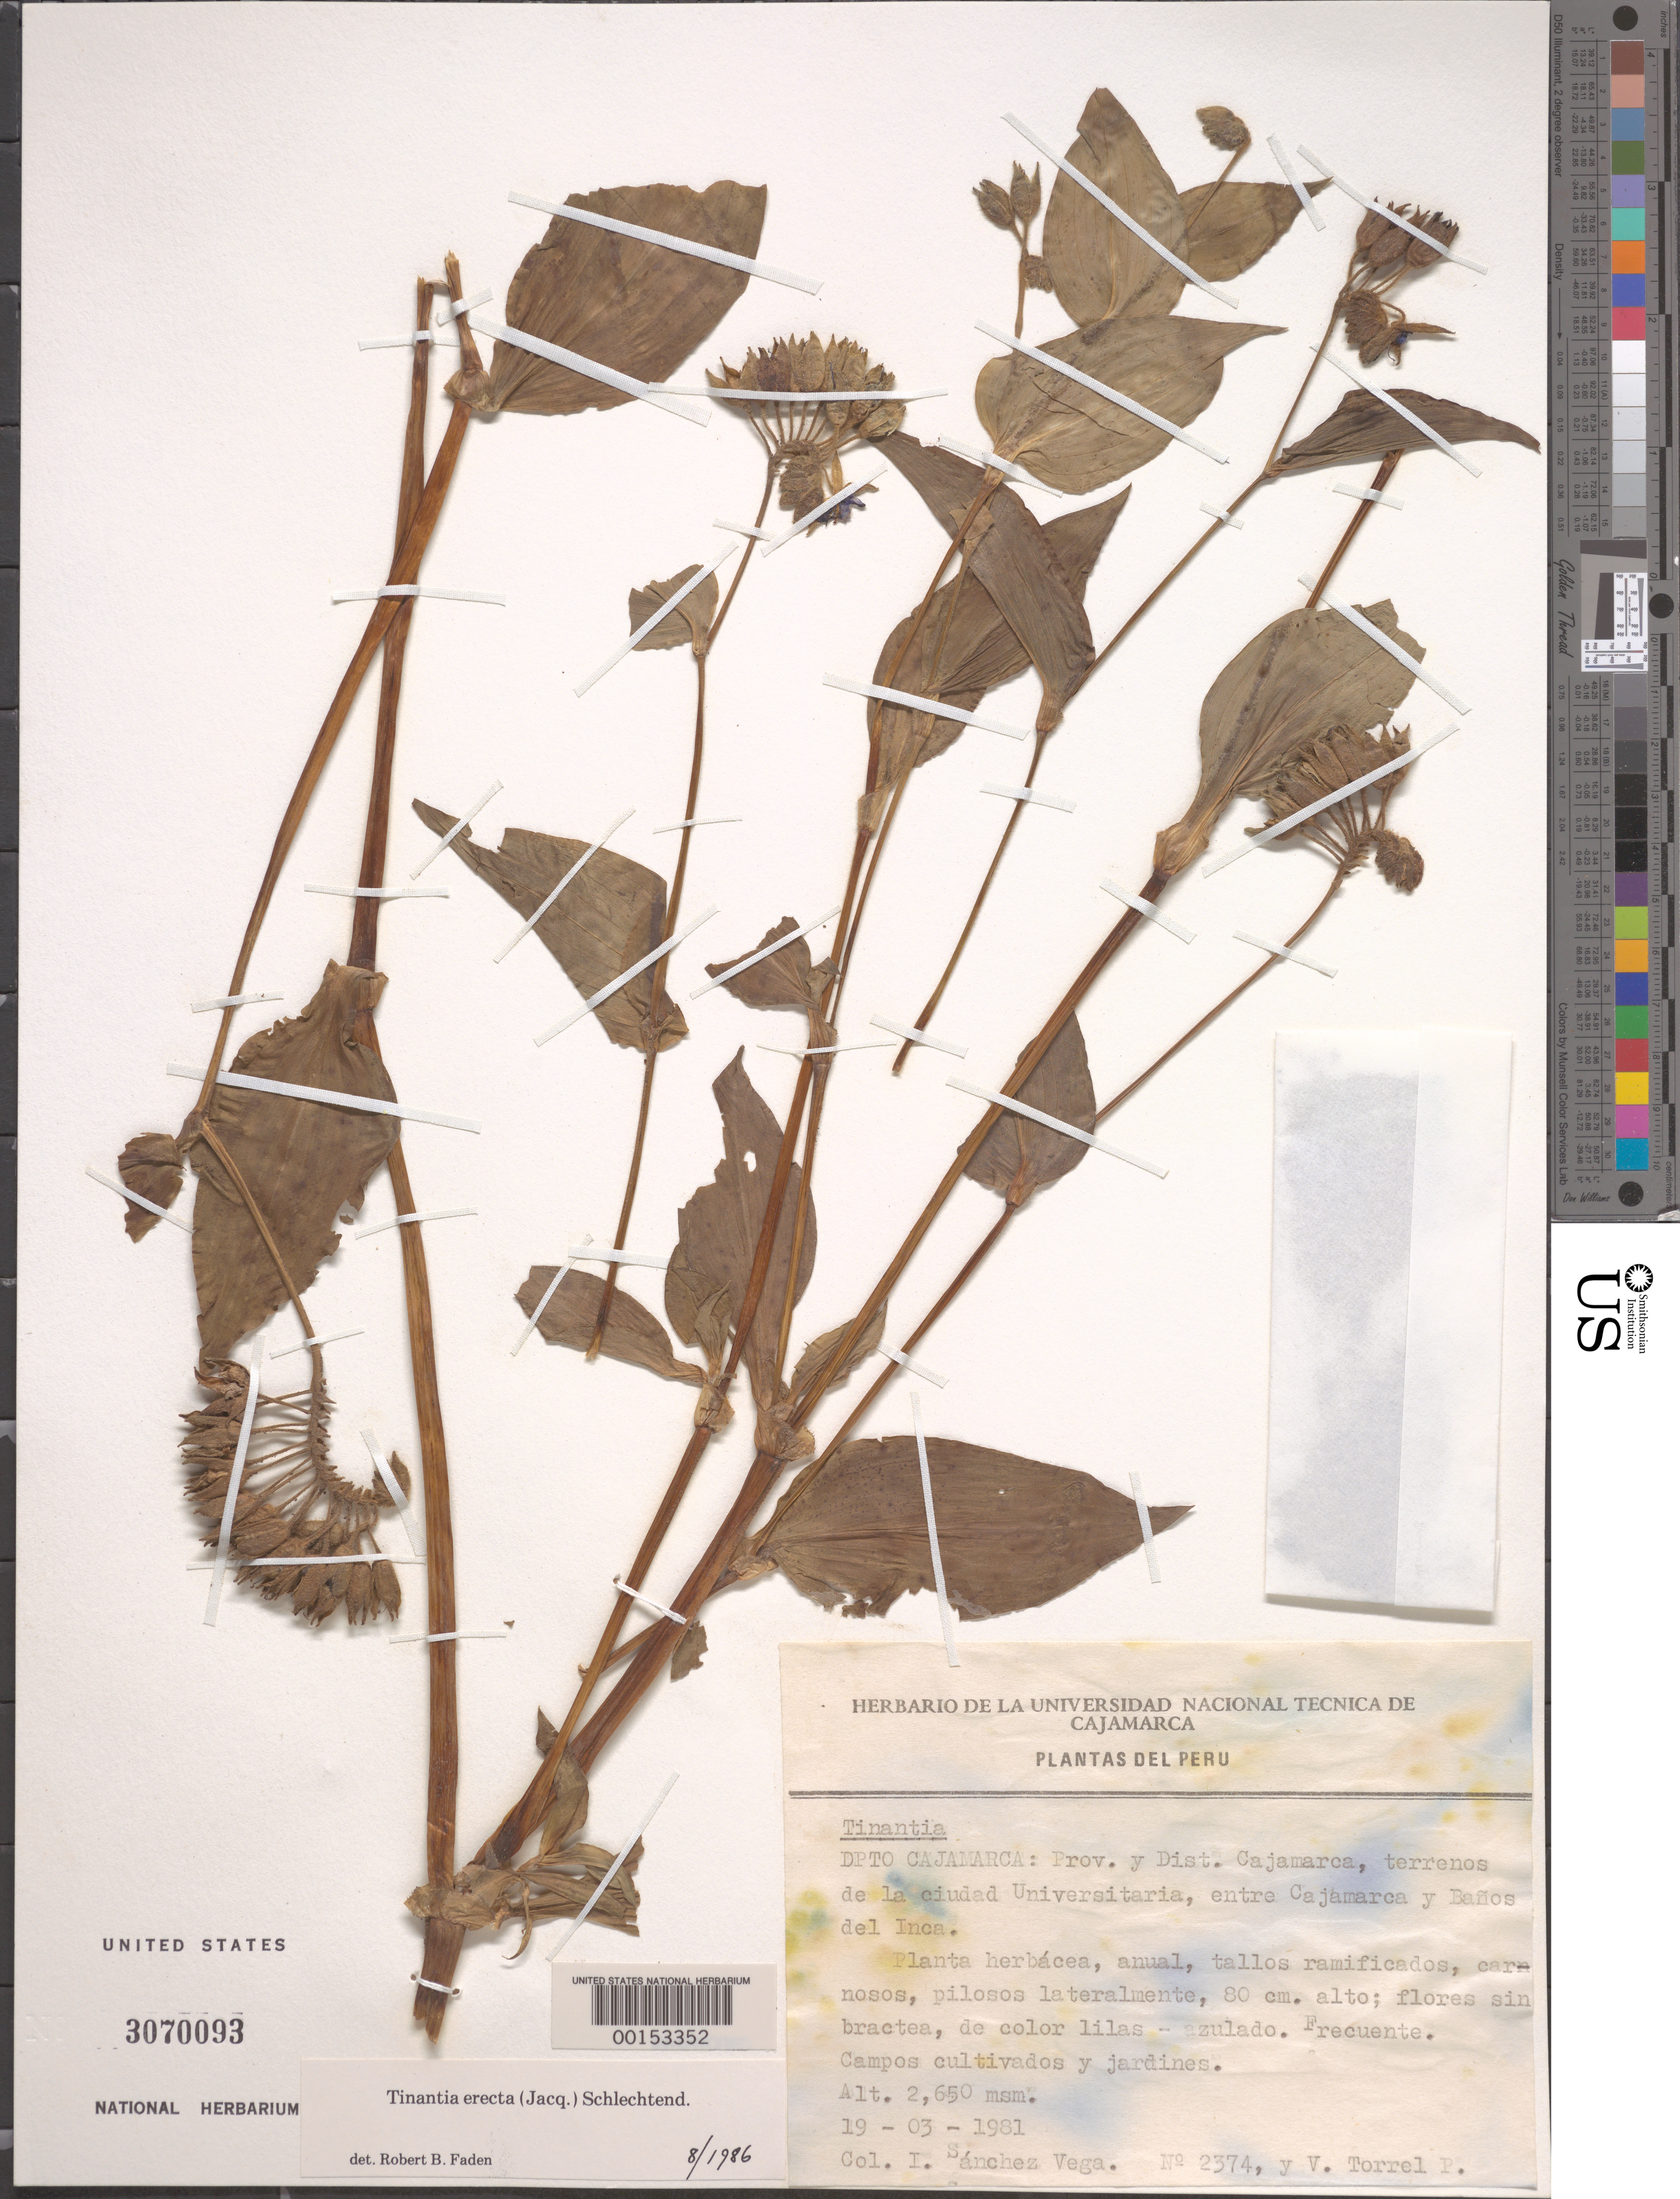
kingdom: Plantae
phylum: Tracheophyta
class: Liliopsida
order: Commelinales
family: Commelinaceae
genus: Tinantia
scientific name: Tinantia erecta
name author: (Jacq.) Fenzl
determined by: Faden, Robert B., (US), Smithsonian Institution - National Museum of Natural History (UNITED STATES)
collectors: I. S. Vega & V. Torrel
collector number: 2374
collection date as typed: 19 Mar 1981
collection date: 1981-03-19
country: Peru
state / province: Cajamarca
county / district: Cajamarca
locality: between Cajamarca and Baños del Inca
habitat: Cultivated soil and gardens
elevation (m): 2650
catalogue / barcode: US 3070093